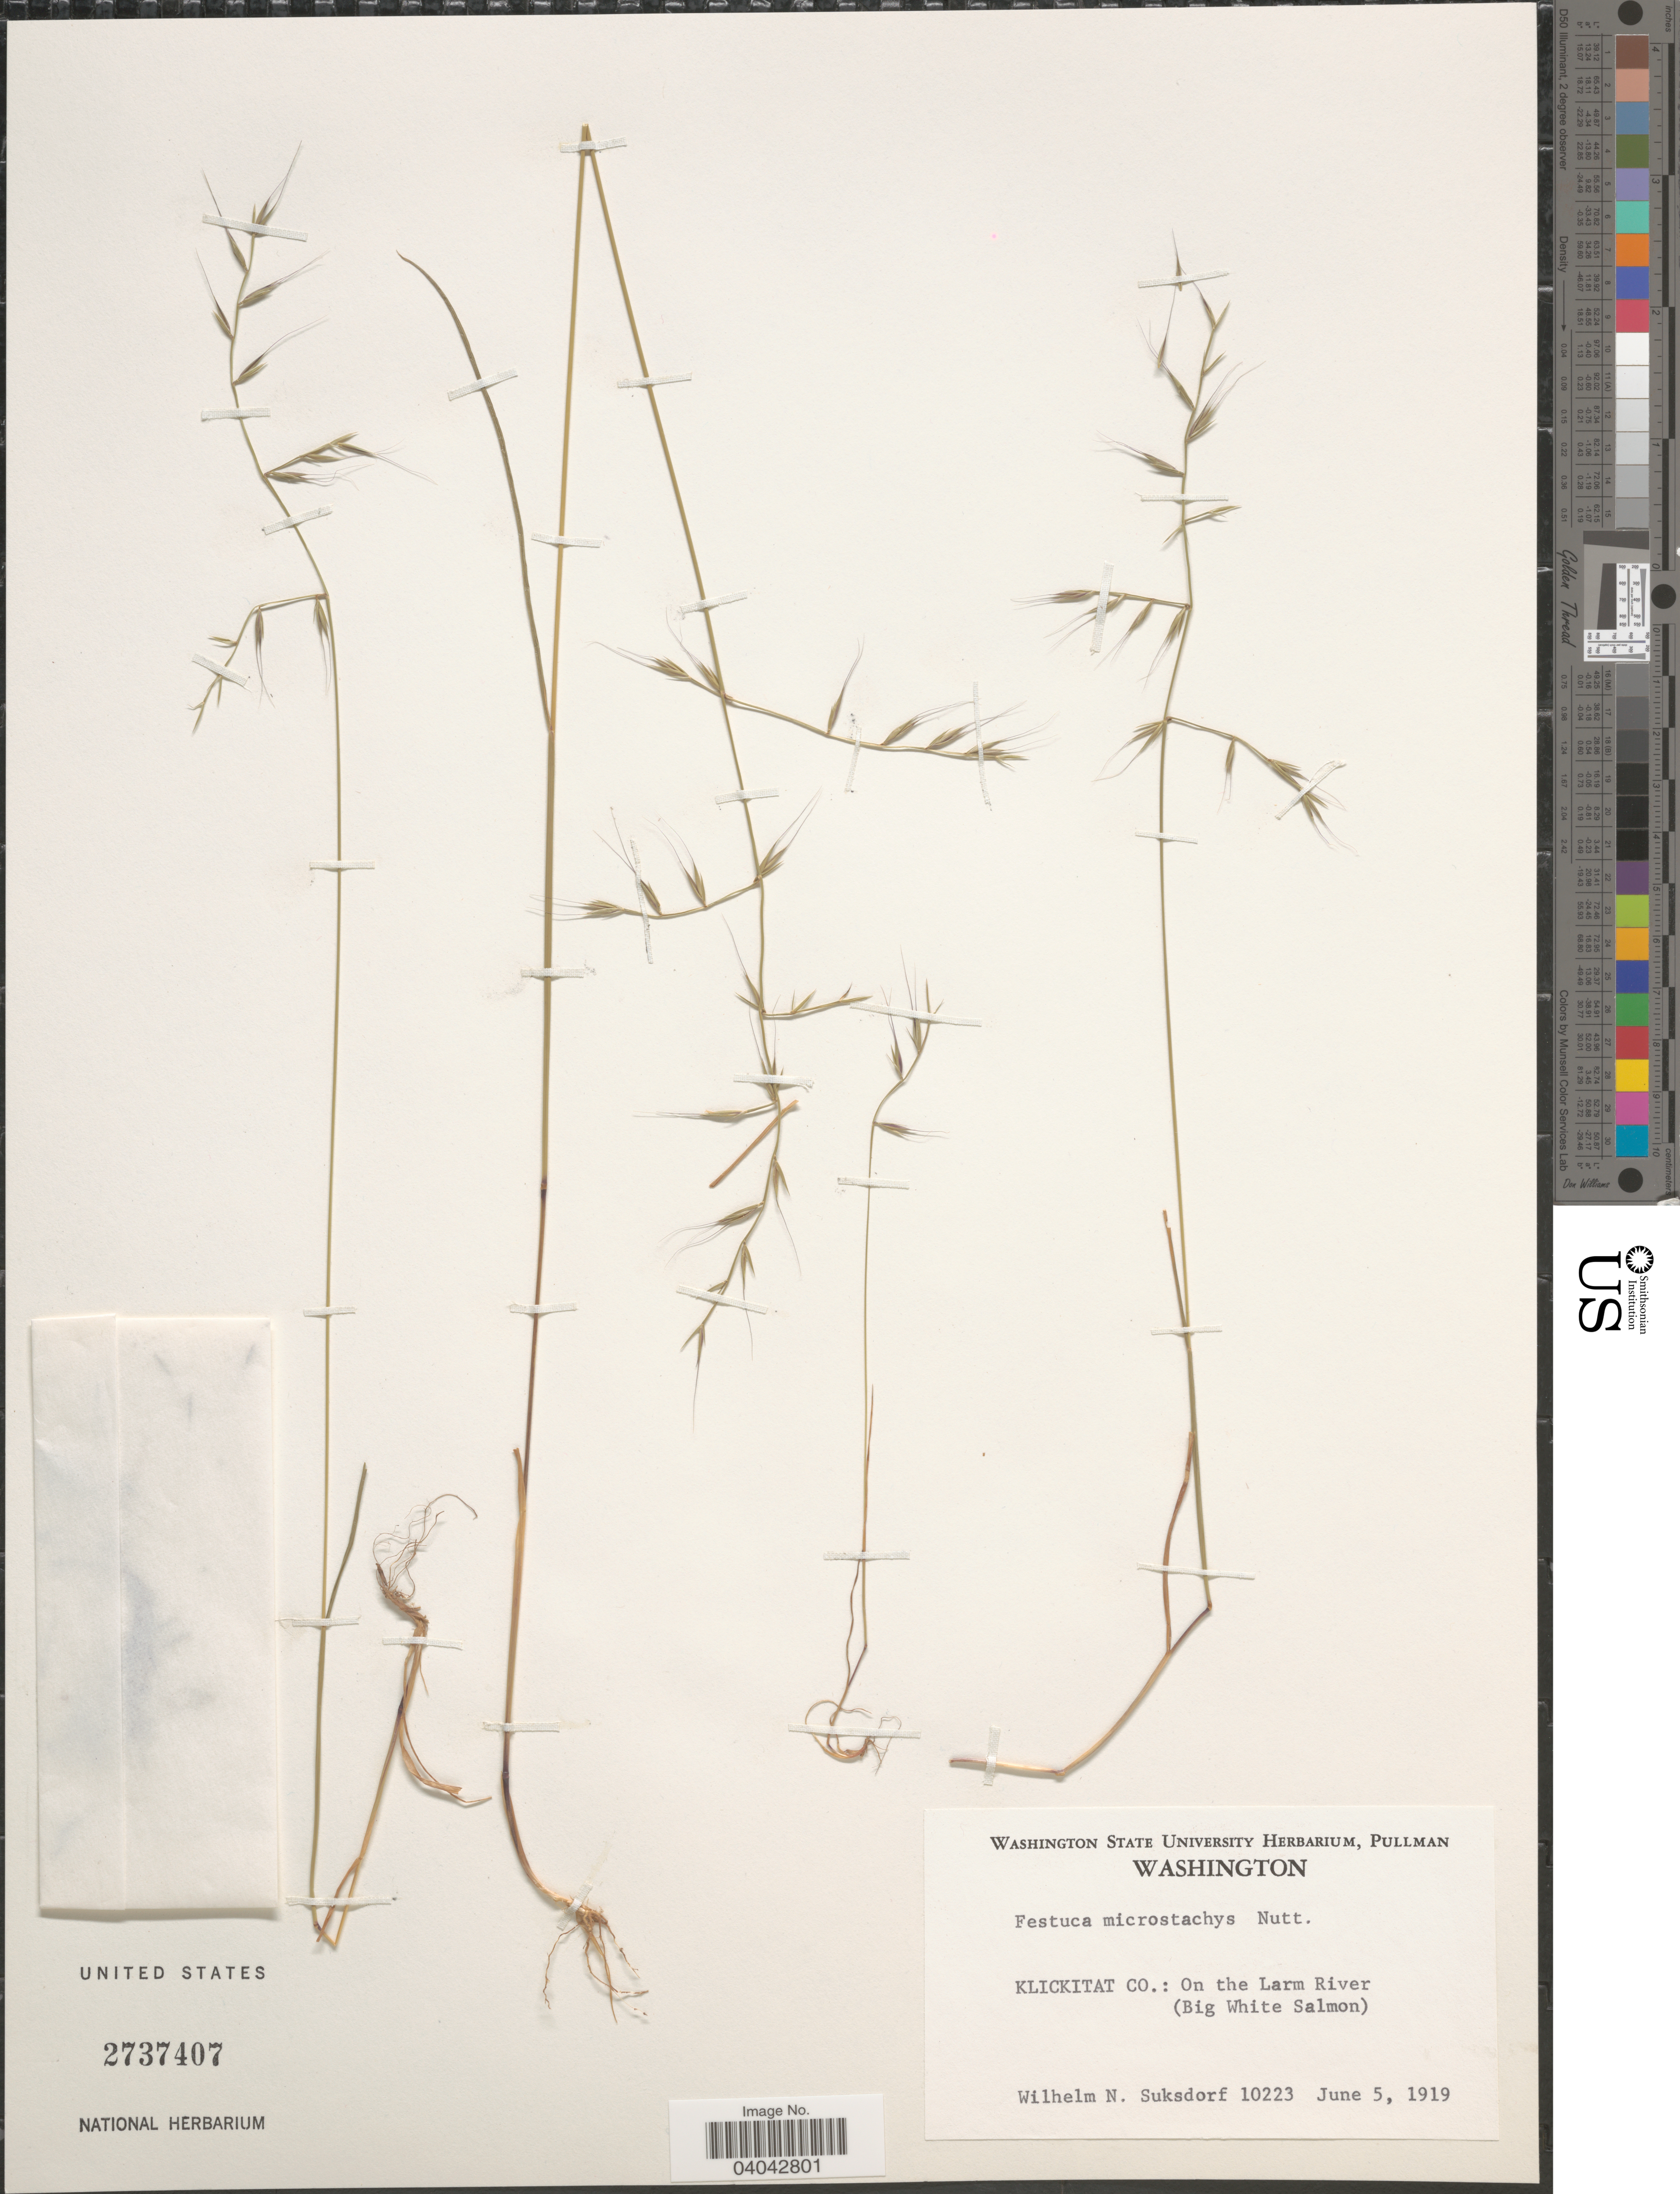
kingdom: Plantae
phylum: Tracheophyta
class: Liliopsida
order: Poales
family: Poaceae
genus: Festuca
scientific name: Festuca microstachys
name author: Nutt.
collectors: W. N. Suksdorf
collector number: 10223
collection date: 1919-06-05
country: United States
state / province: Washington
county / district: Klickitat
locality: Klickitat Co.: On the Larm River (Big White Salmon).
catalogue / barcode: US 2737407